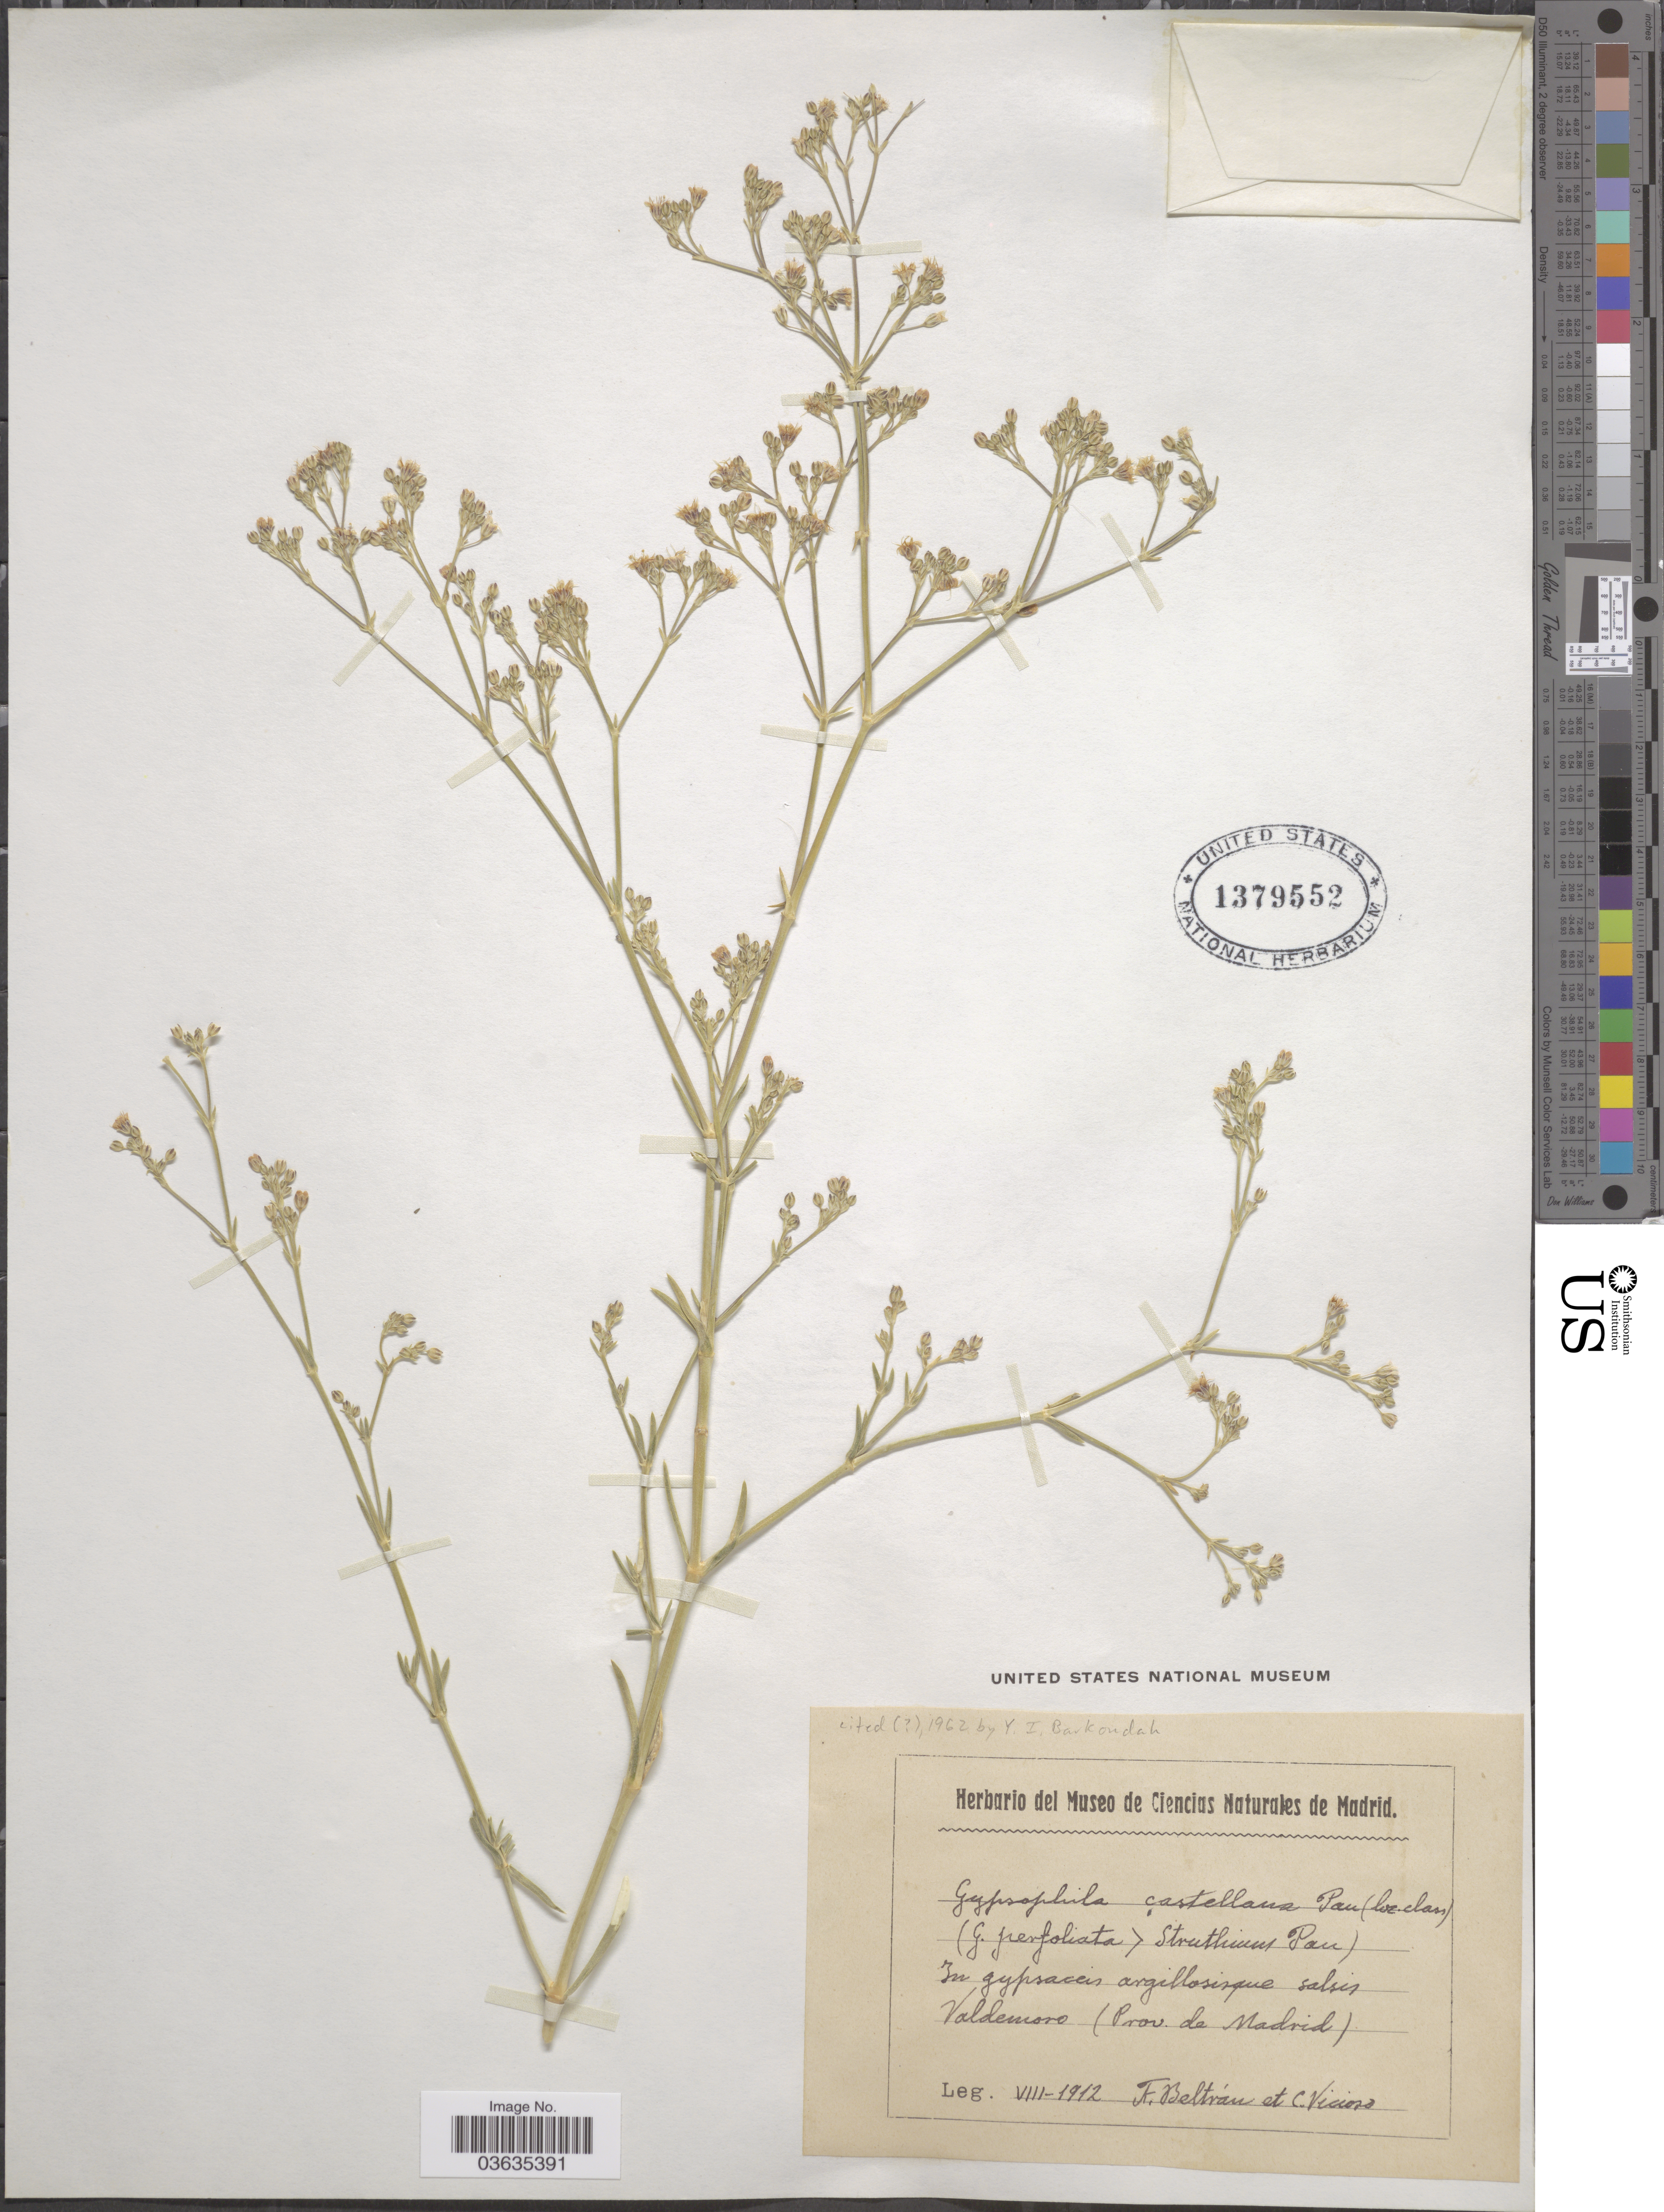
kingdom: Plantae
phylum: Tracheophyta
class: Magnoliopsida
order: Caryophyllales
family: Caryophyllaceae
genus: Gypsophila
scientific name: Gypsophila x castellana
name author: Pau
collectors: F. Beltran & C. Vicioso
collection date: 1912-08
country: Spain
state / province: Madrid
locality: Valdemoro.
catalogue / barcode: US 1379552